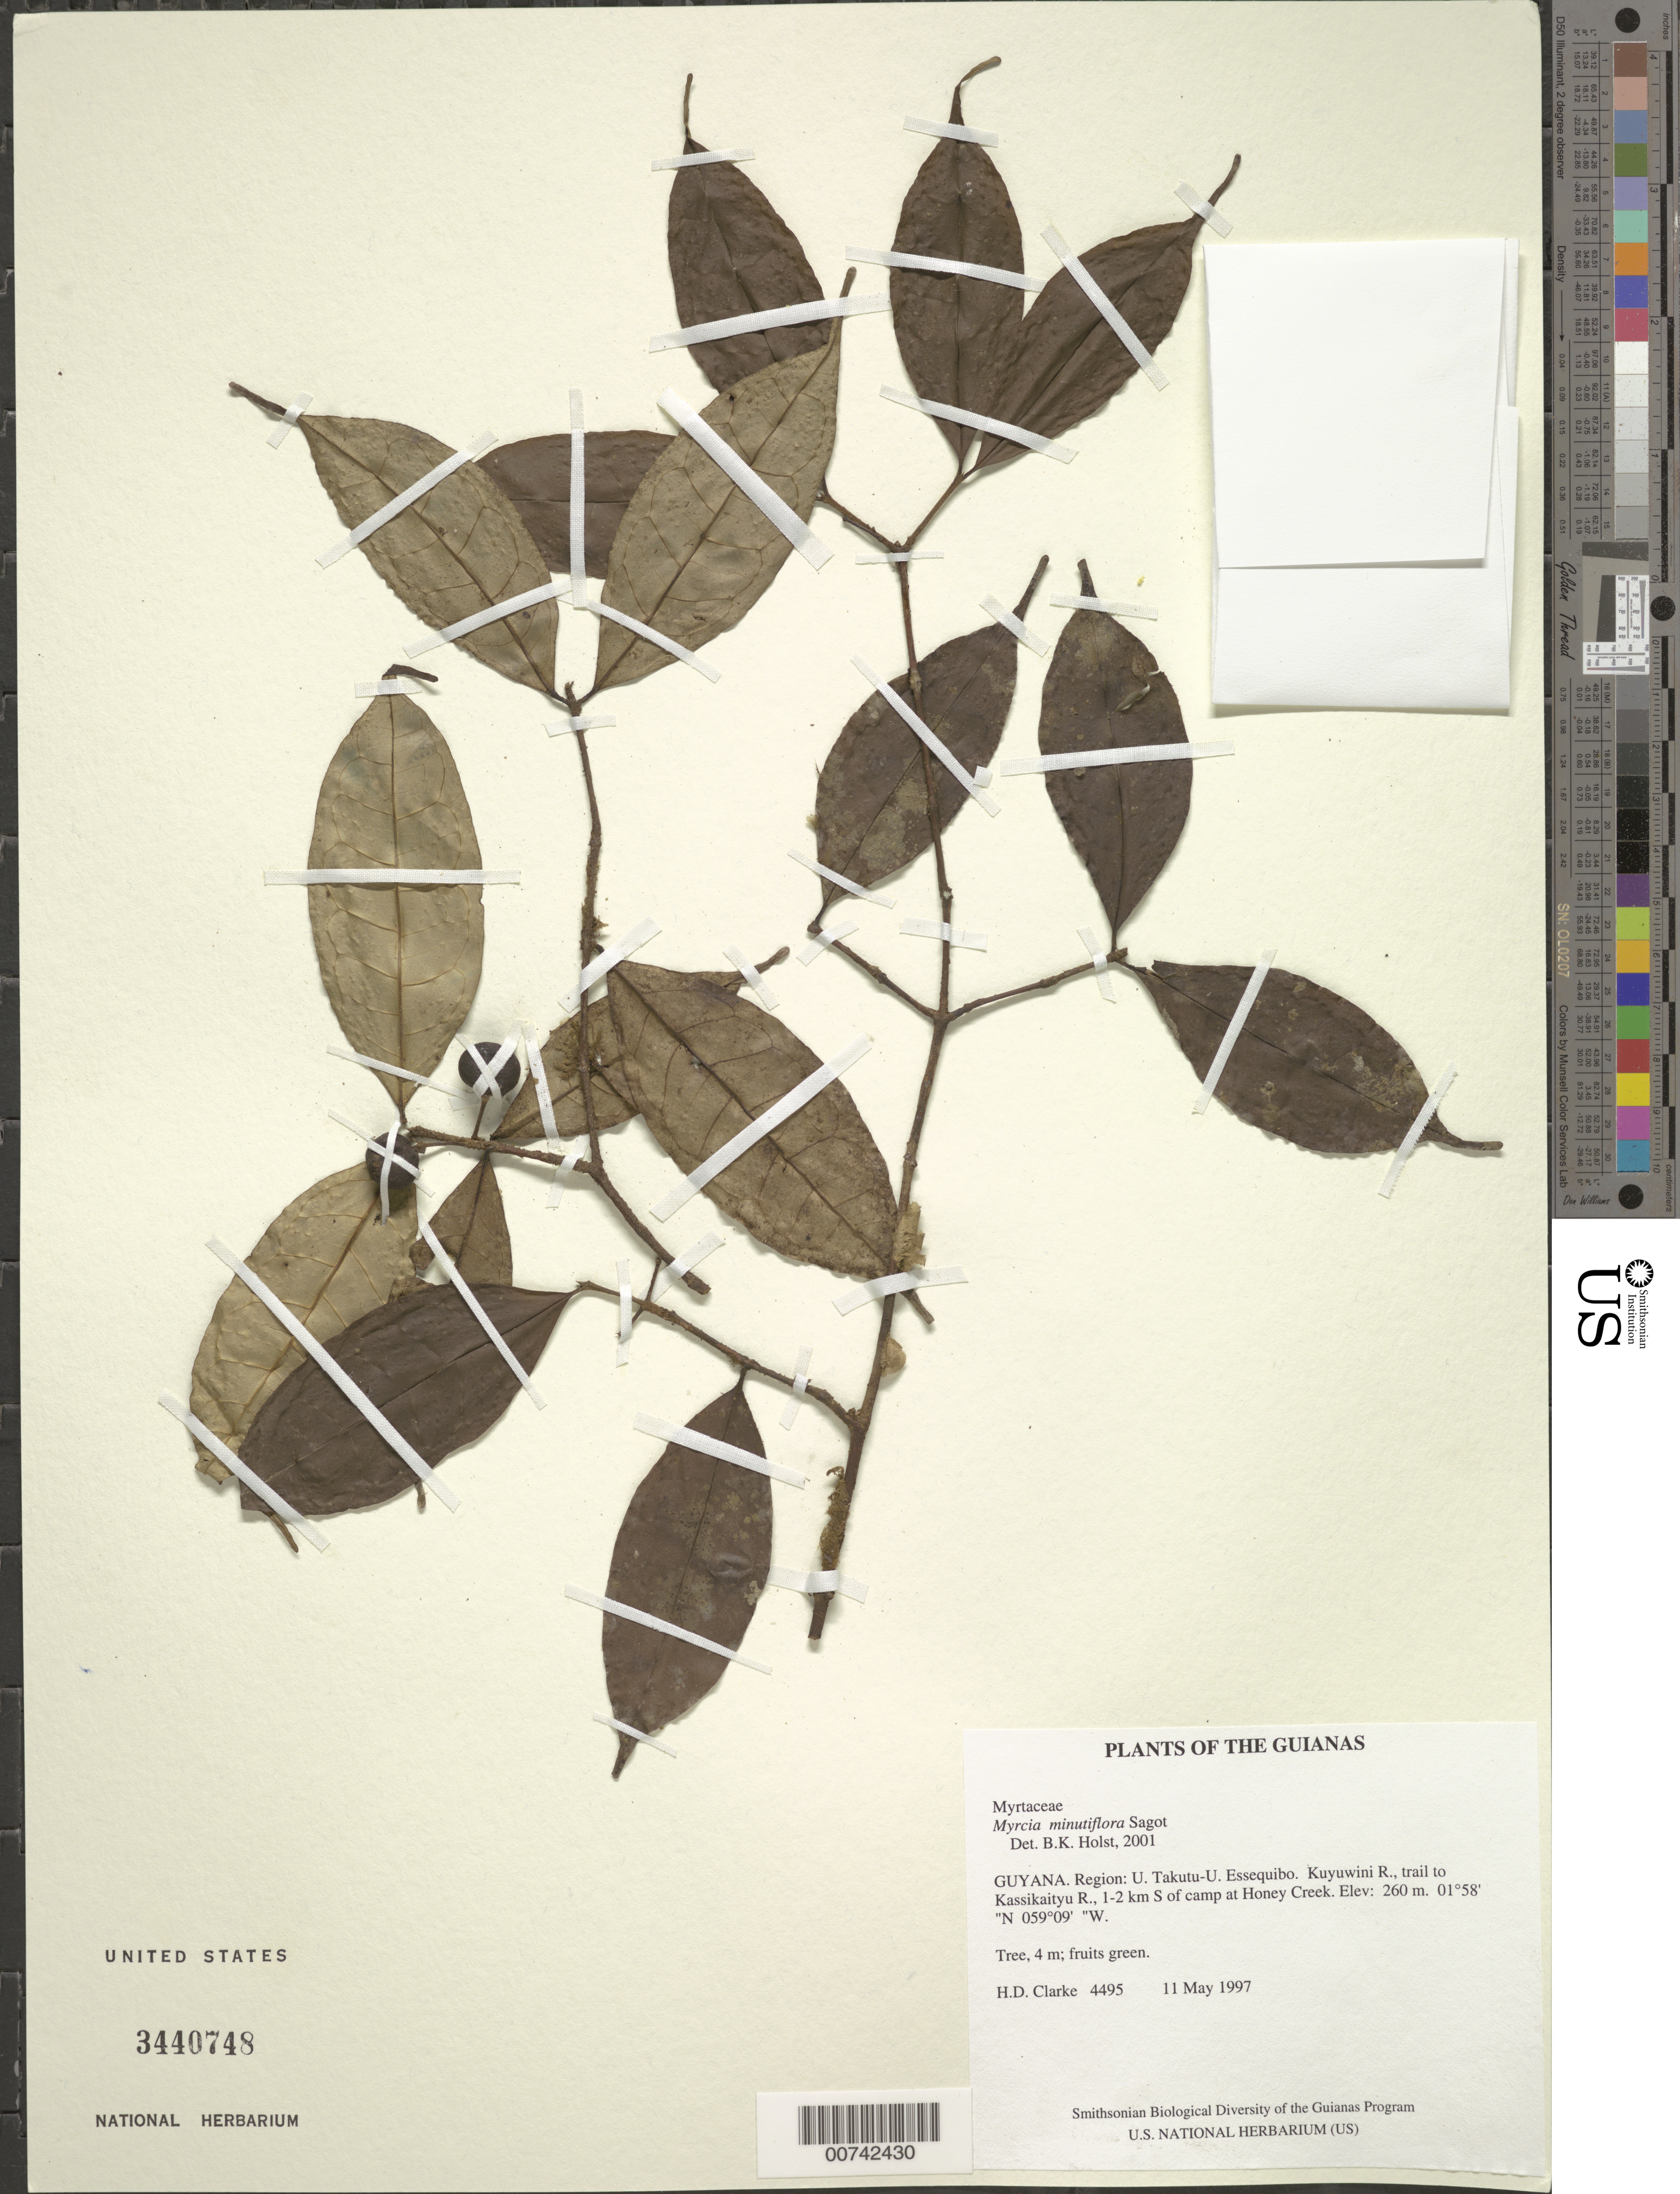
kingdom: Plantae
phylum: Tracheophyta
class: Magnoliopsida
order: Myrtales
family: Myrtaceae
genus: Myrcia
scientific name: Myrcia minutiflora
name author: Sagot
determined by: Holst, Bruce K.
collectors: H. D. Clarke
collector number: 4495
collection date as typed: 11 May 1997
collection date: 1997-05-11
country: Guyana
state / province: U. Takutu-U. Essequibo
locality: Kuyuwini R., trail to Kassikaityu R., 1-2 km S of camp at Honey Creek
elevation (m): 260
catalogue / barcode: US 3440748